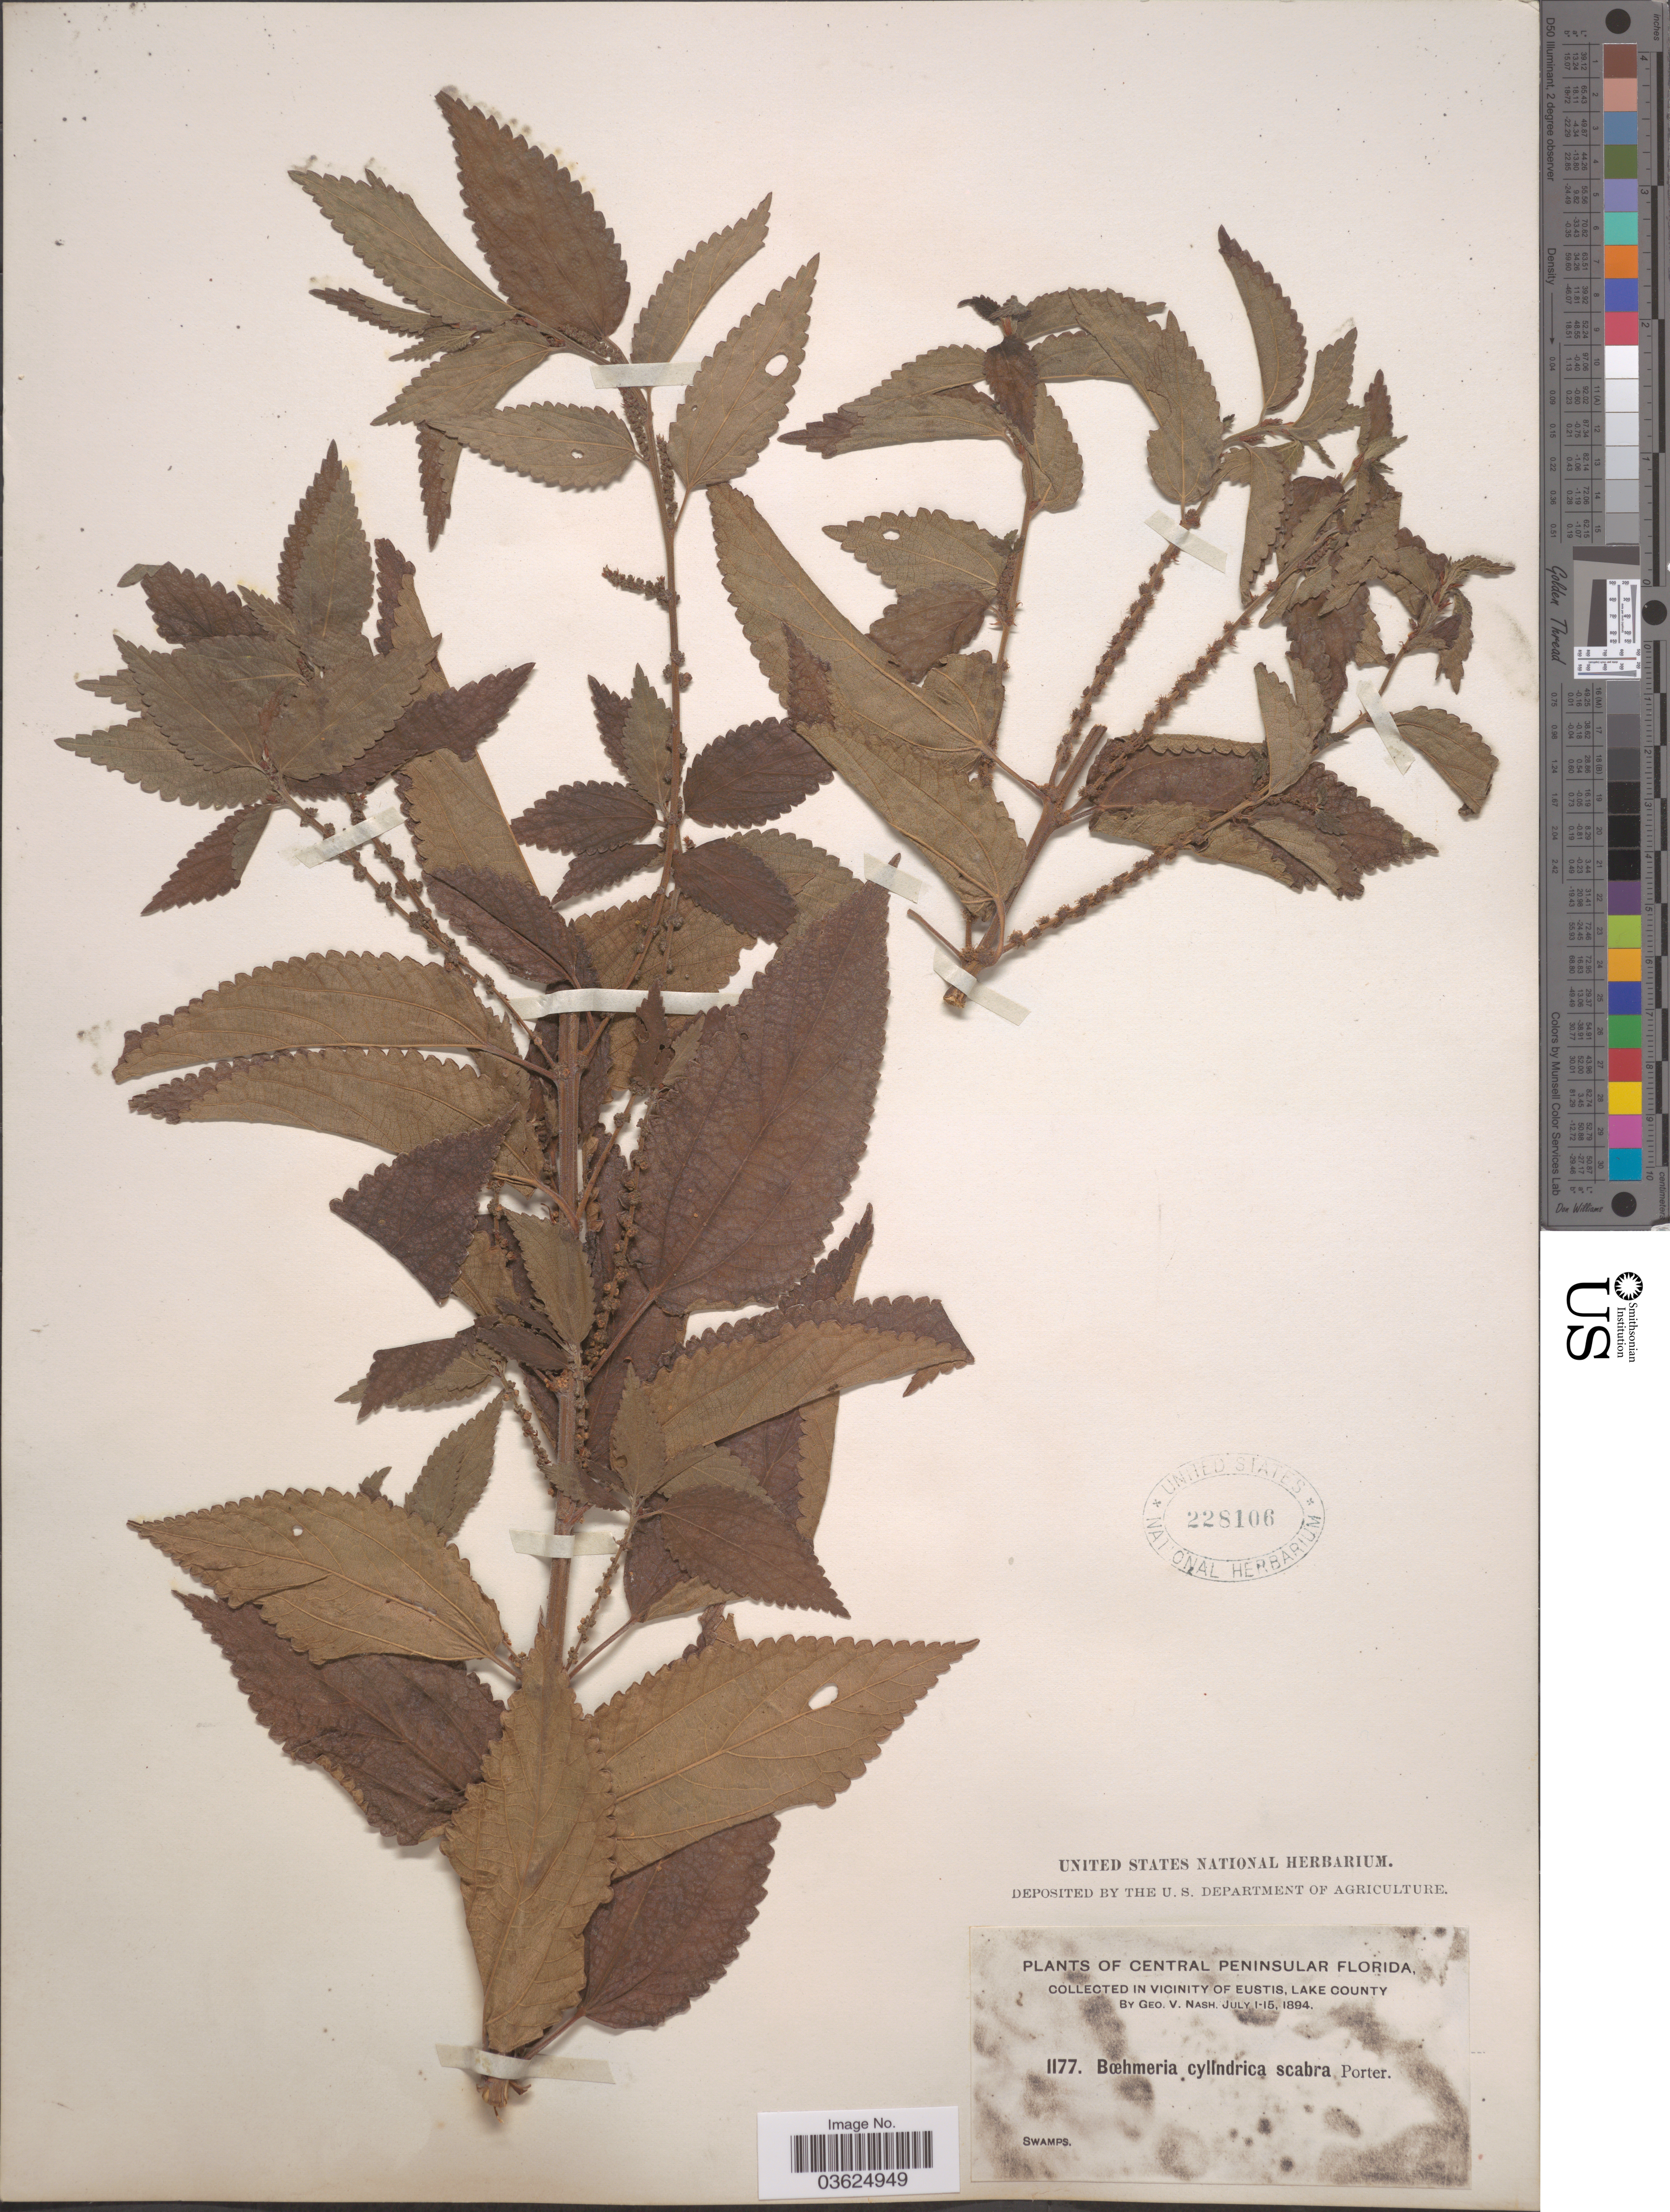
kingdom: Plantae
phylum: Tracheophyta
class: Magnoliopsida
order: Rosales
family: Urticaceae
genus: Boehmeria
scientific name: Boehmeria drummondiana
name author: Wedd.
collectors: G. V. Nash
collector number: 1177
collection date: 1894-07-01/1894-07-15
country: United States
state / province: Florida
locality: Central Peninsular Florida. In vicinity of Eustis, Lake County.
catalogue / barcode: US 228106